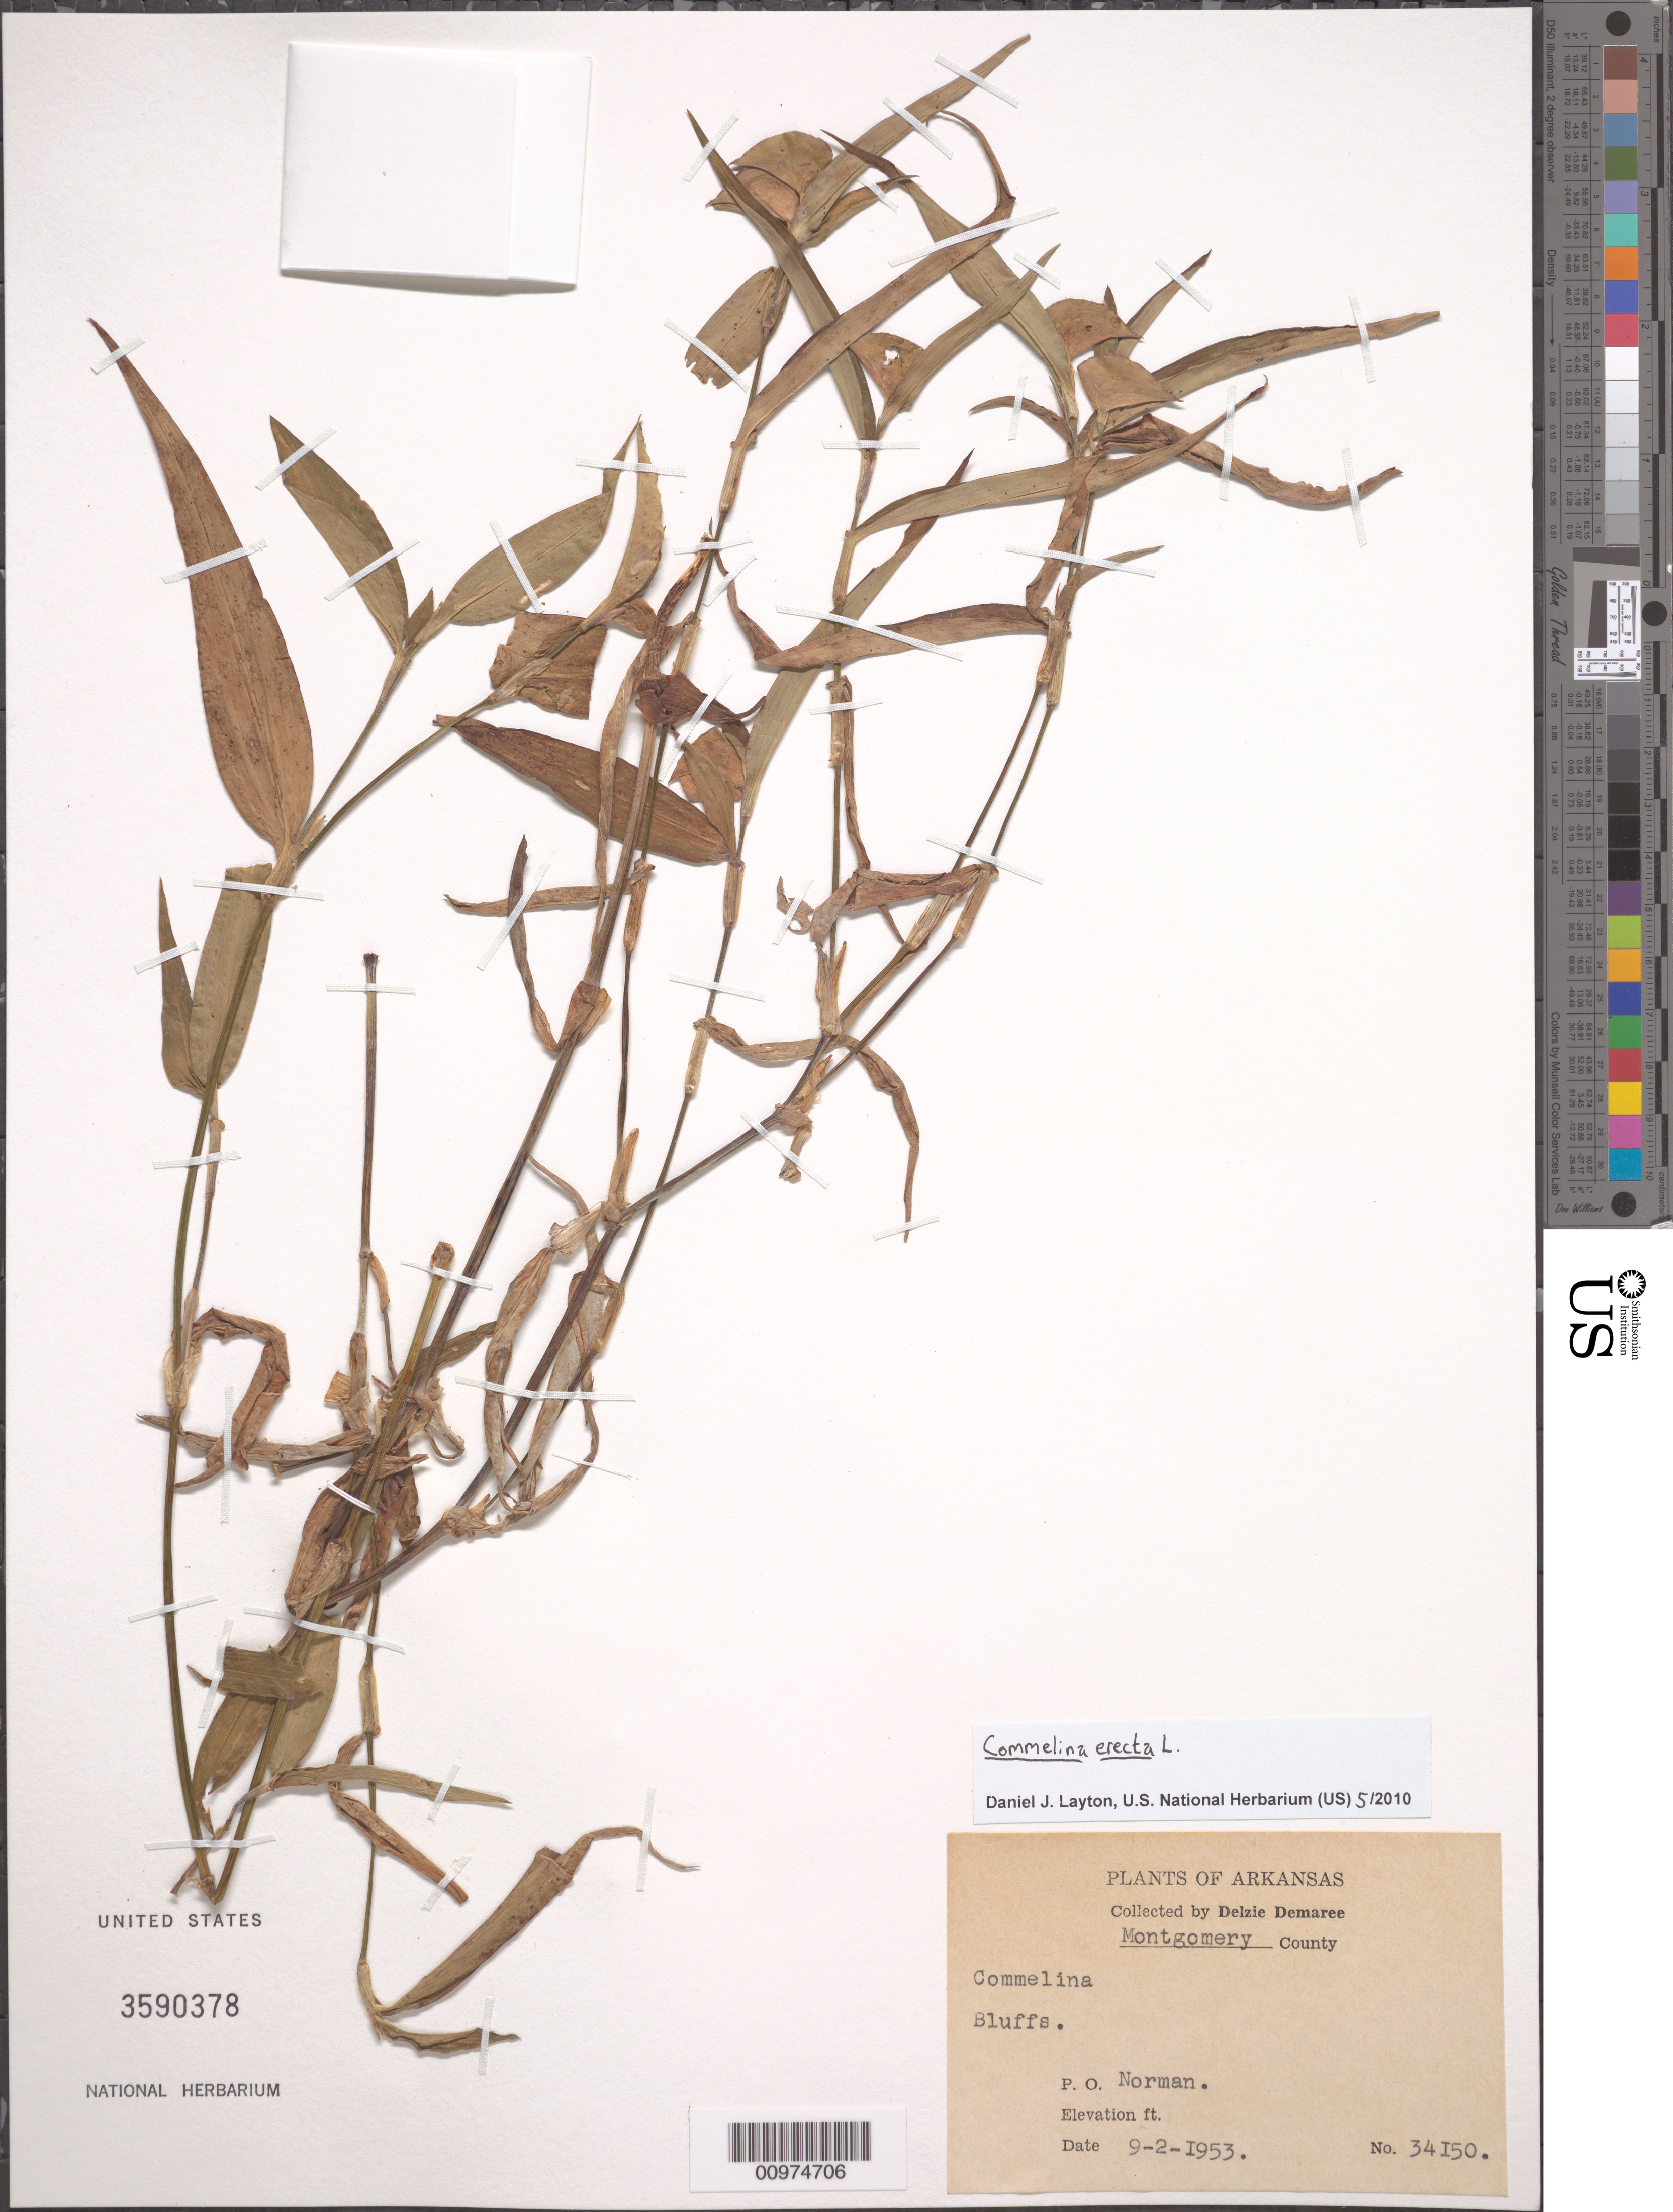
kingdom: Plantae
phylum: Tracheophyta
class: Liliopsida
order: Commelinales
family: Commelinaceae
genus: Commelina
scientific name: Commelina erecta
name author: L.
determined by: Layton, Daniel J.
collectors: D. Demaree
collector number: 34150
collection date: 1953-09-02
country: United States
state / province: Arkansas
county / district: Montgomery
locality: Bluffs. P.O. Norman.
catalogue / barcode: US 3590378